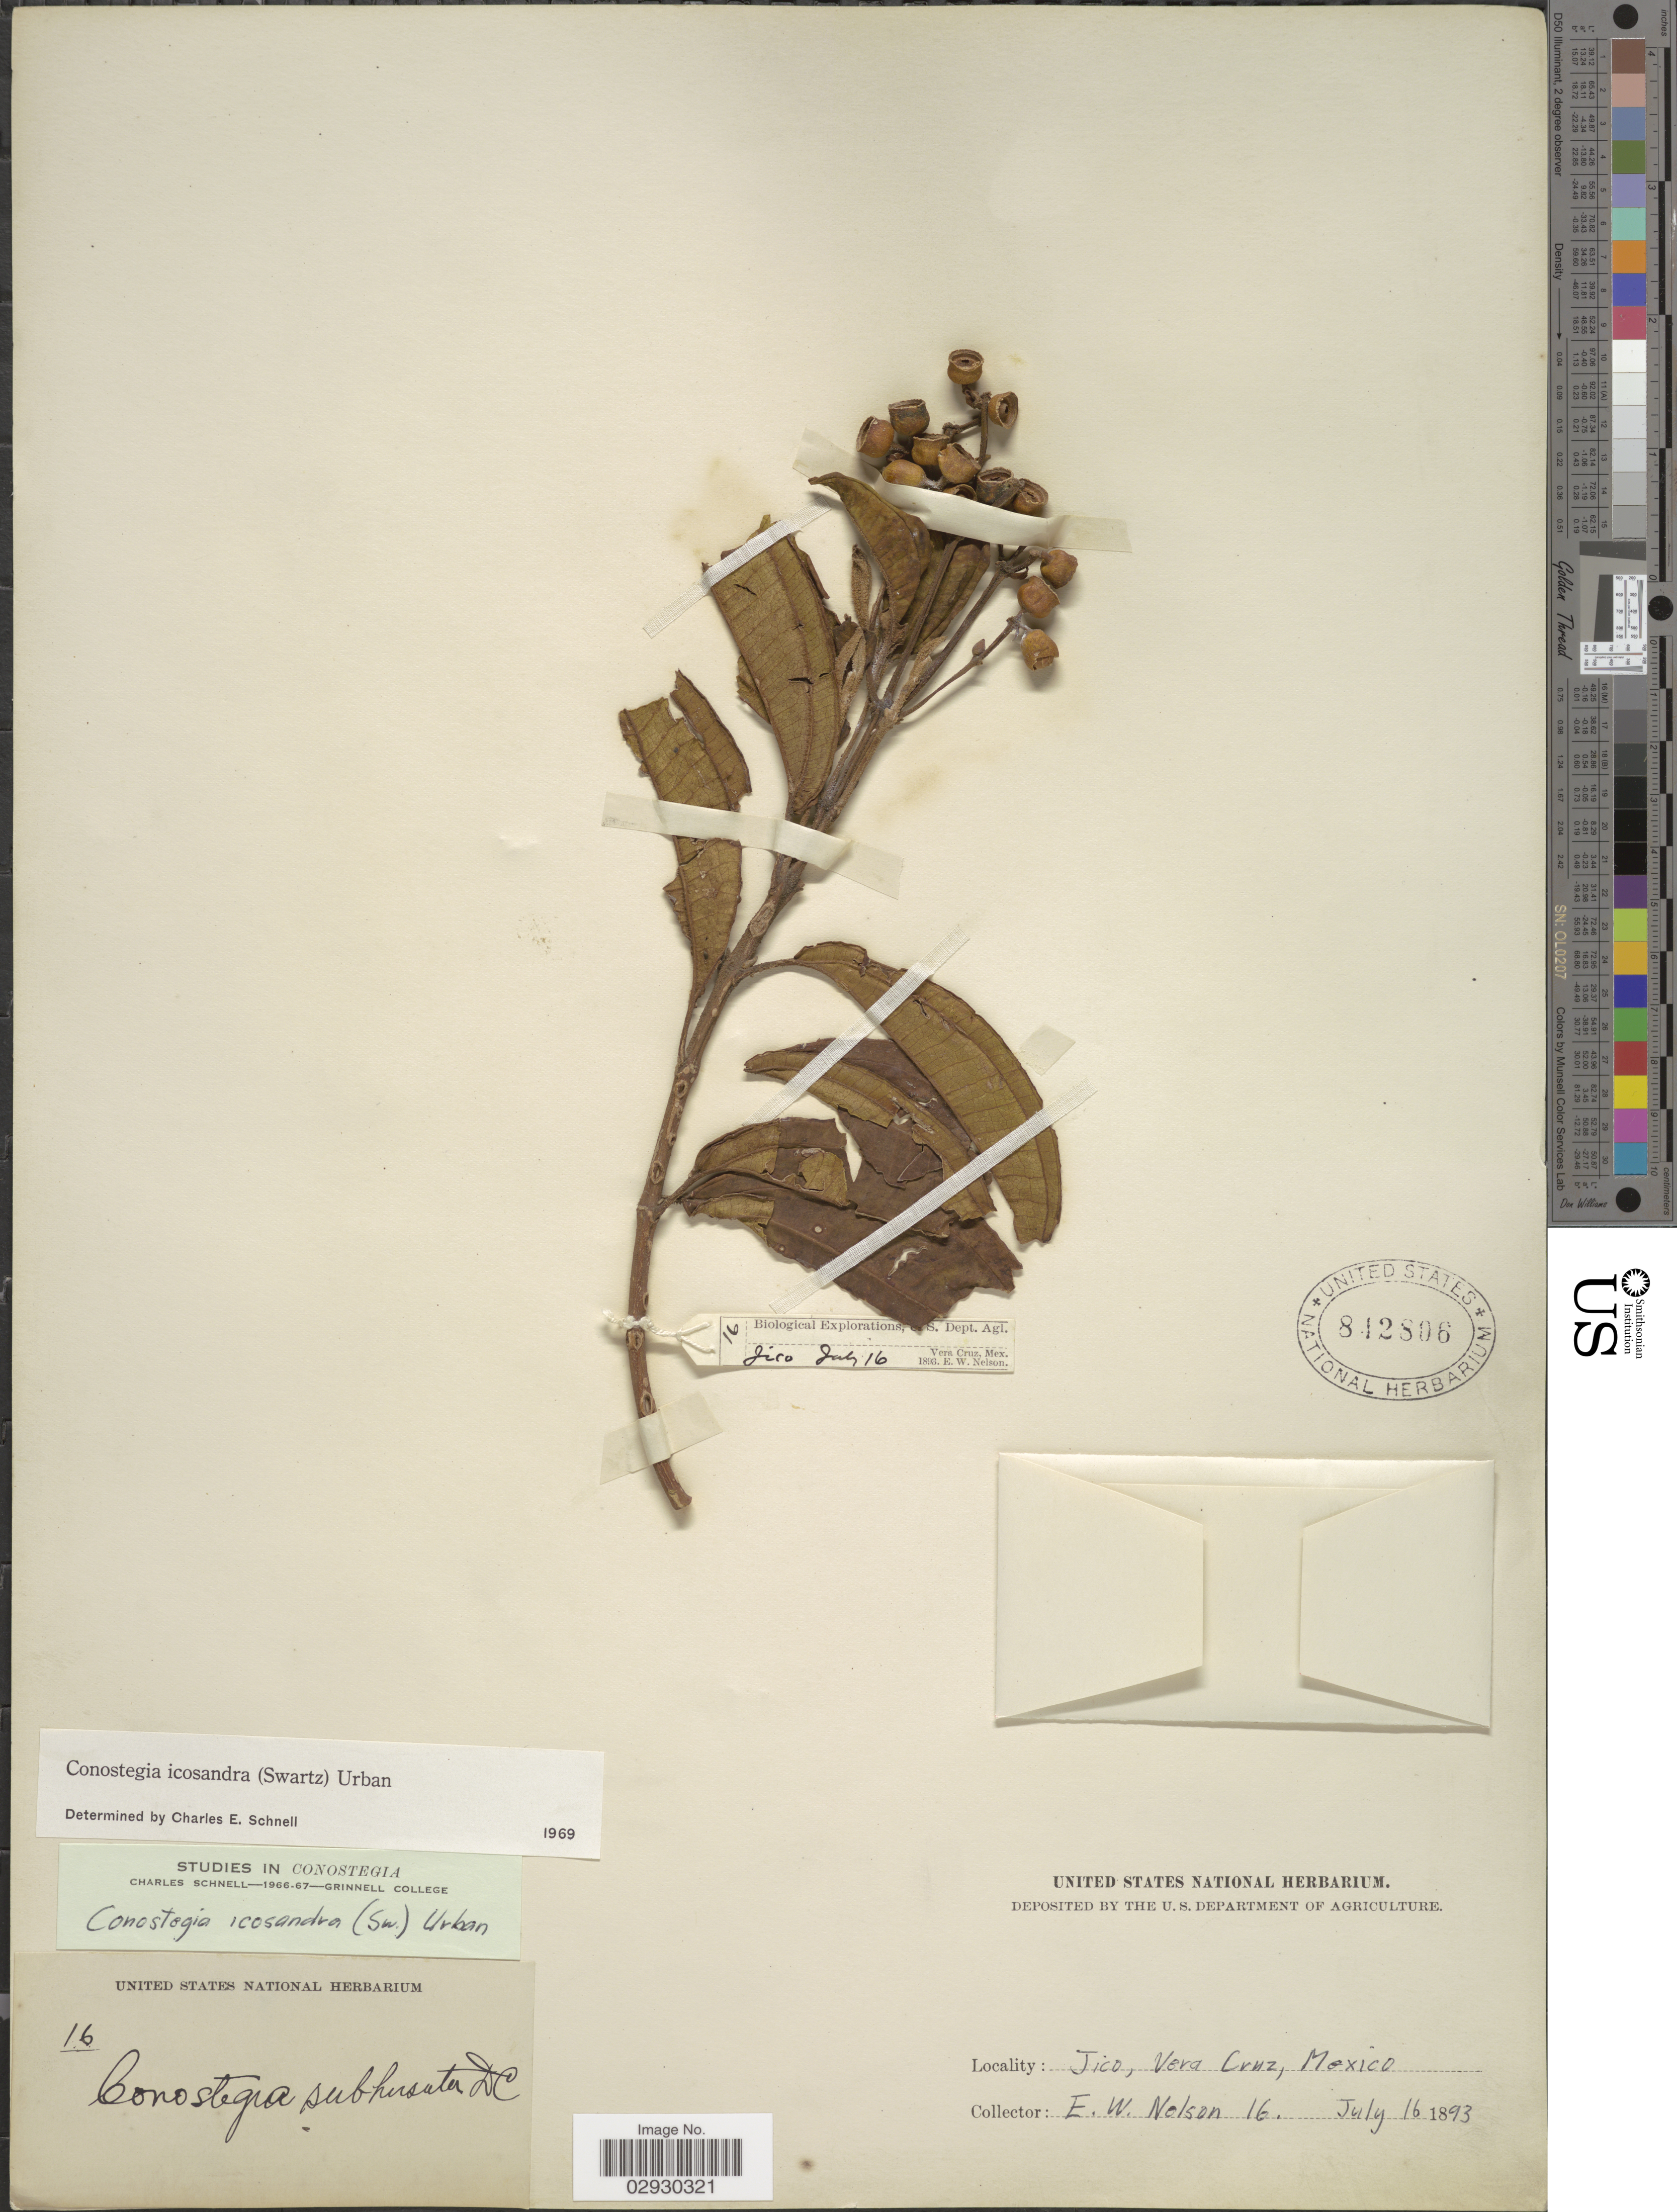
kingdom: Plantae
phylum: Tracheophyta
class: Magnoliopsida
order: Myrtales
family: Melastomataceae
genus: Conostegia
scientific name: Conostegia icosandra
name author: (Sw.) Urb.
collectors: E. W. Nelson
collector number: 16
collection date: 1893-07-16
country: Mexico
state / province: Veracruz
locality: Jico, Vera Cruz.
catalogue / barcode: US 842806